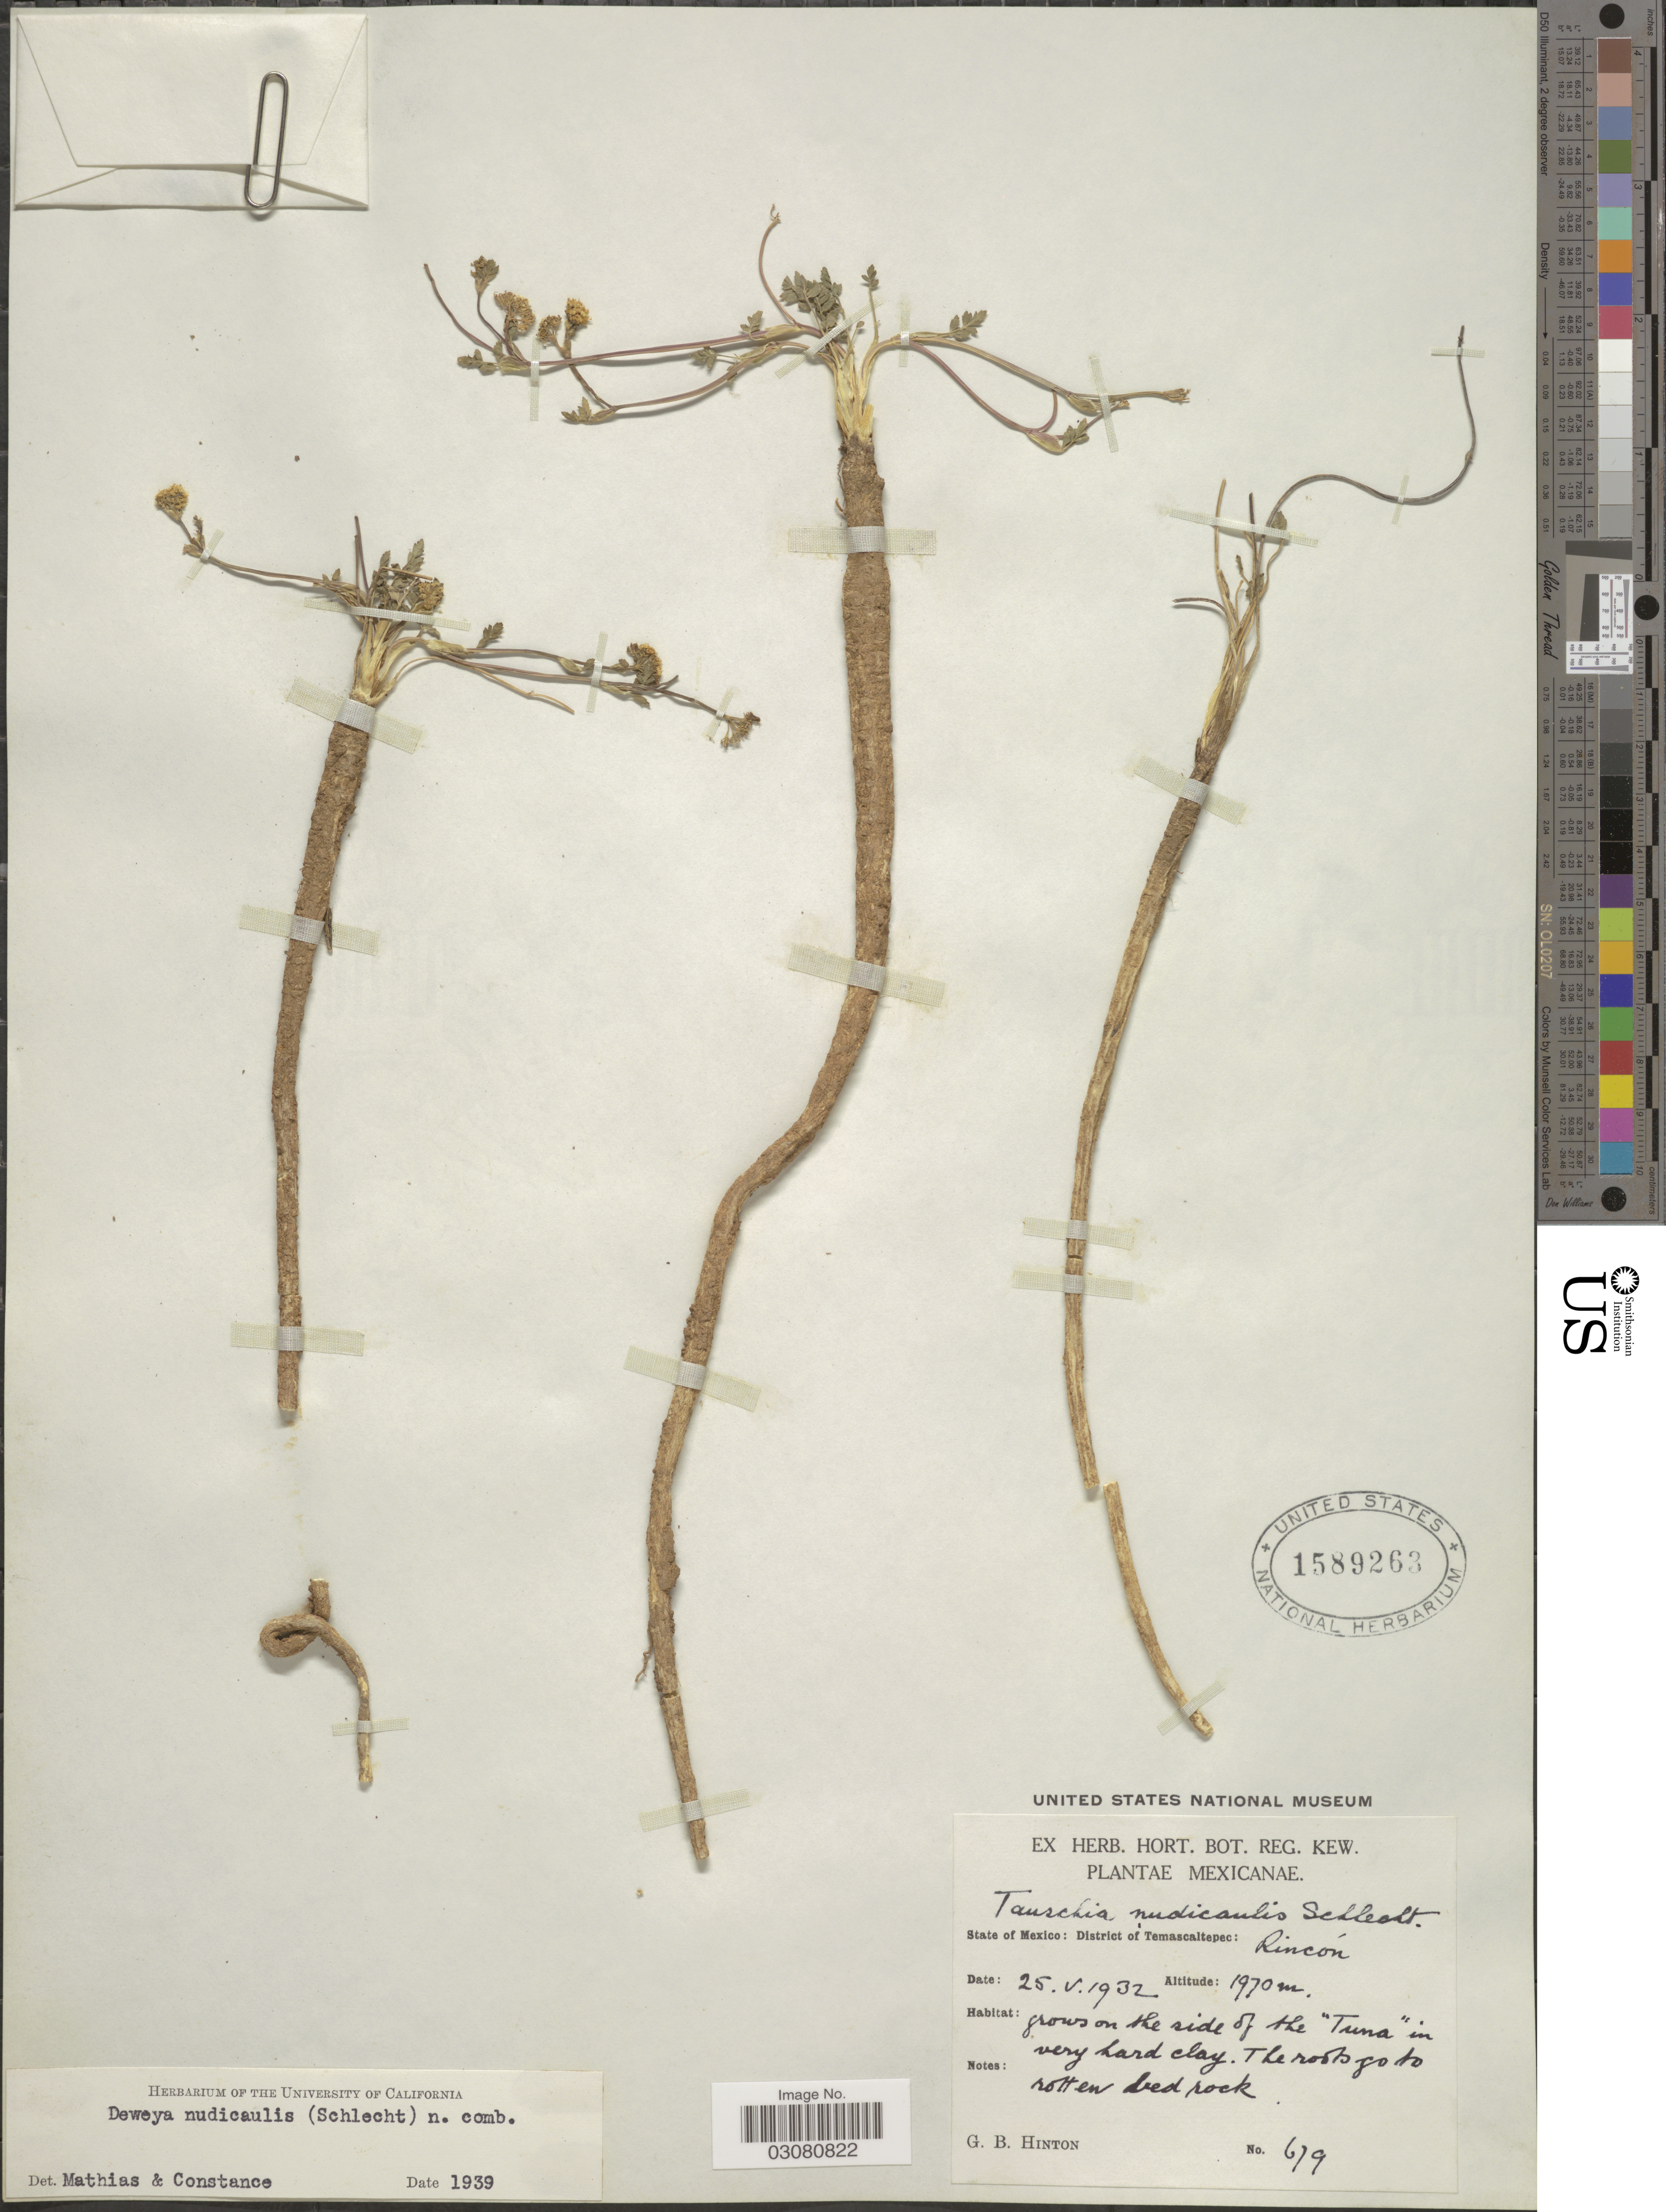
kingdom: Plantae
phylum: Tracheophyta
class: Magnoliopsida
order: Apiales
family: Apiaceae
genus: Tauschia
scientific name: Tauschia nudicaulis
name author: Schltdl.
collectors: G. B. Hinton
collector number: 679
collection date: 1932-05-25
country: Mexico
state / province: México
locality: District of Temascaltepec: Rincón.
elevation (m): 1970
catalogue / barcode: US 1589263